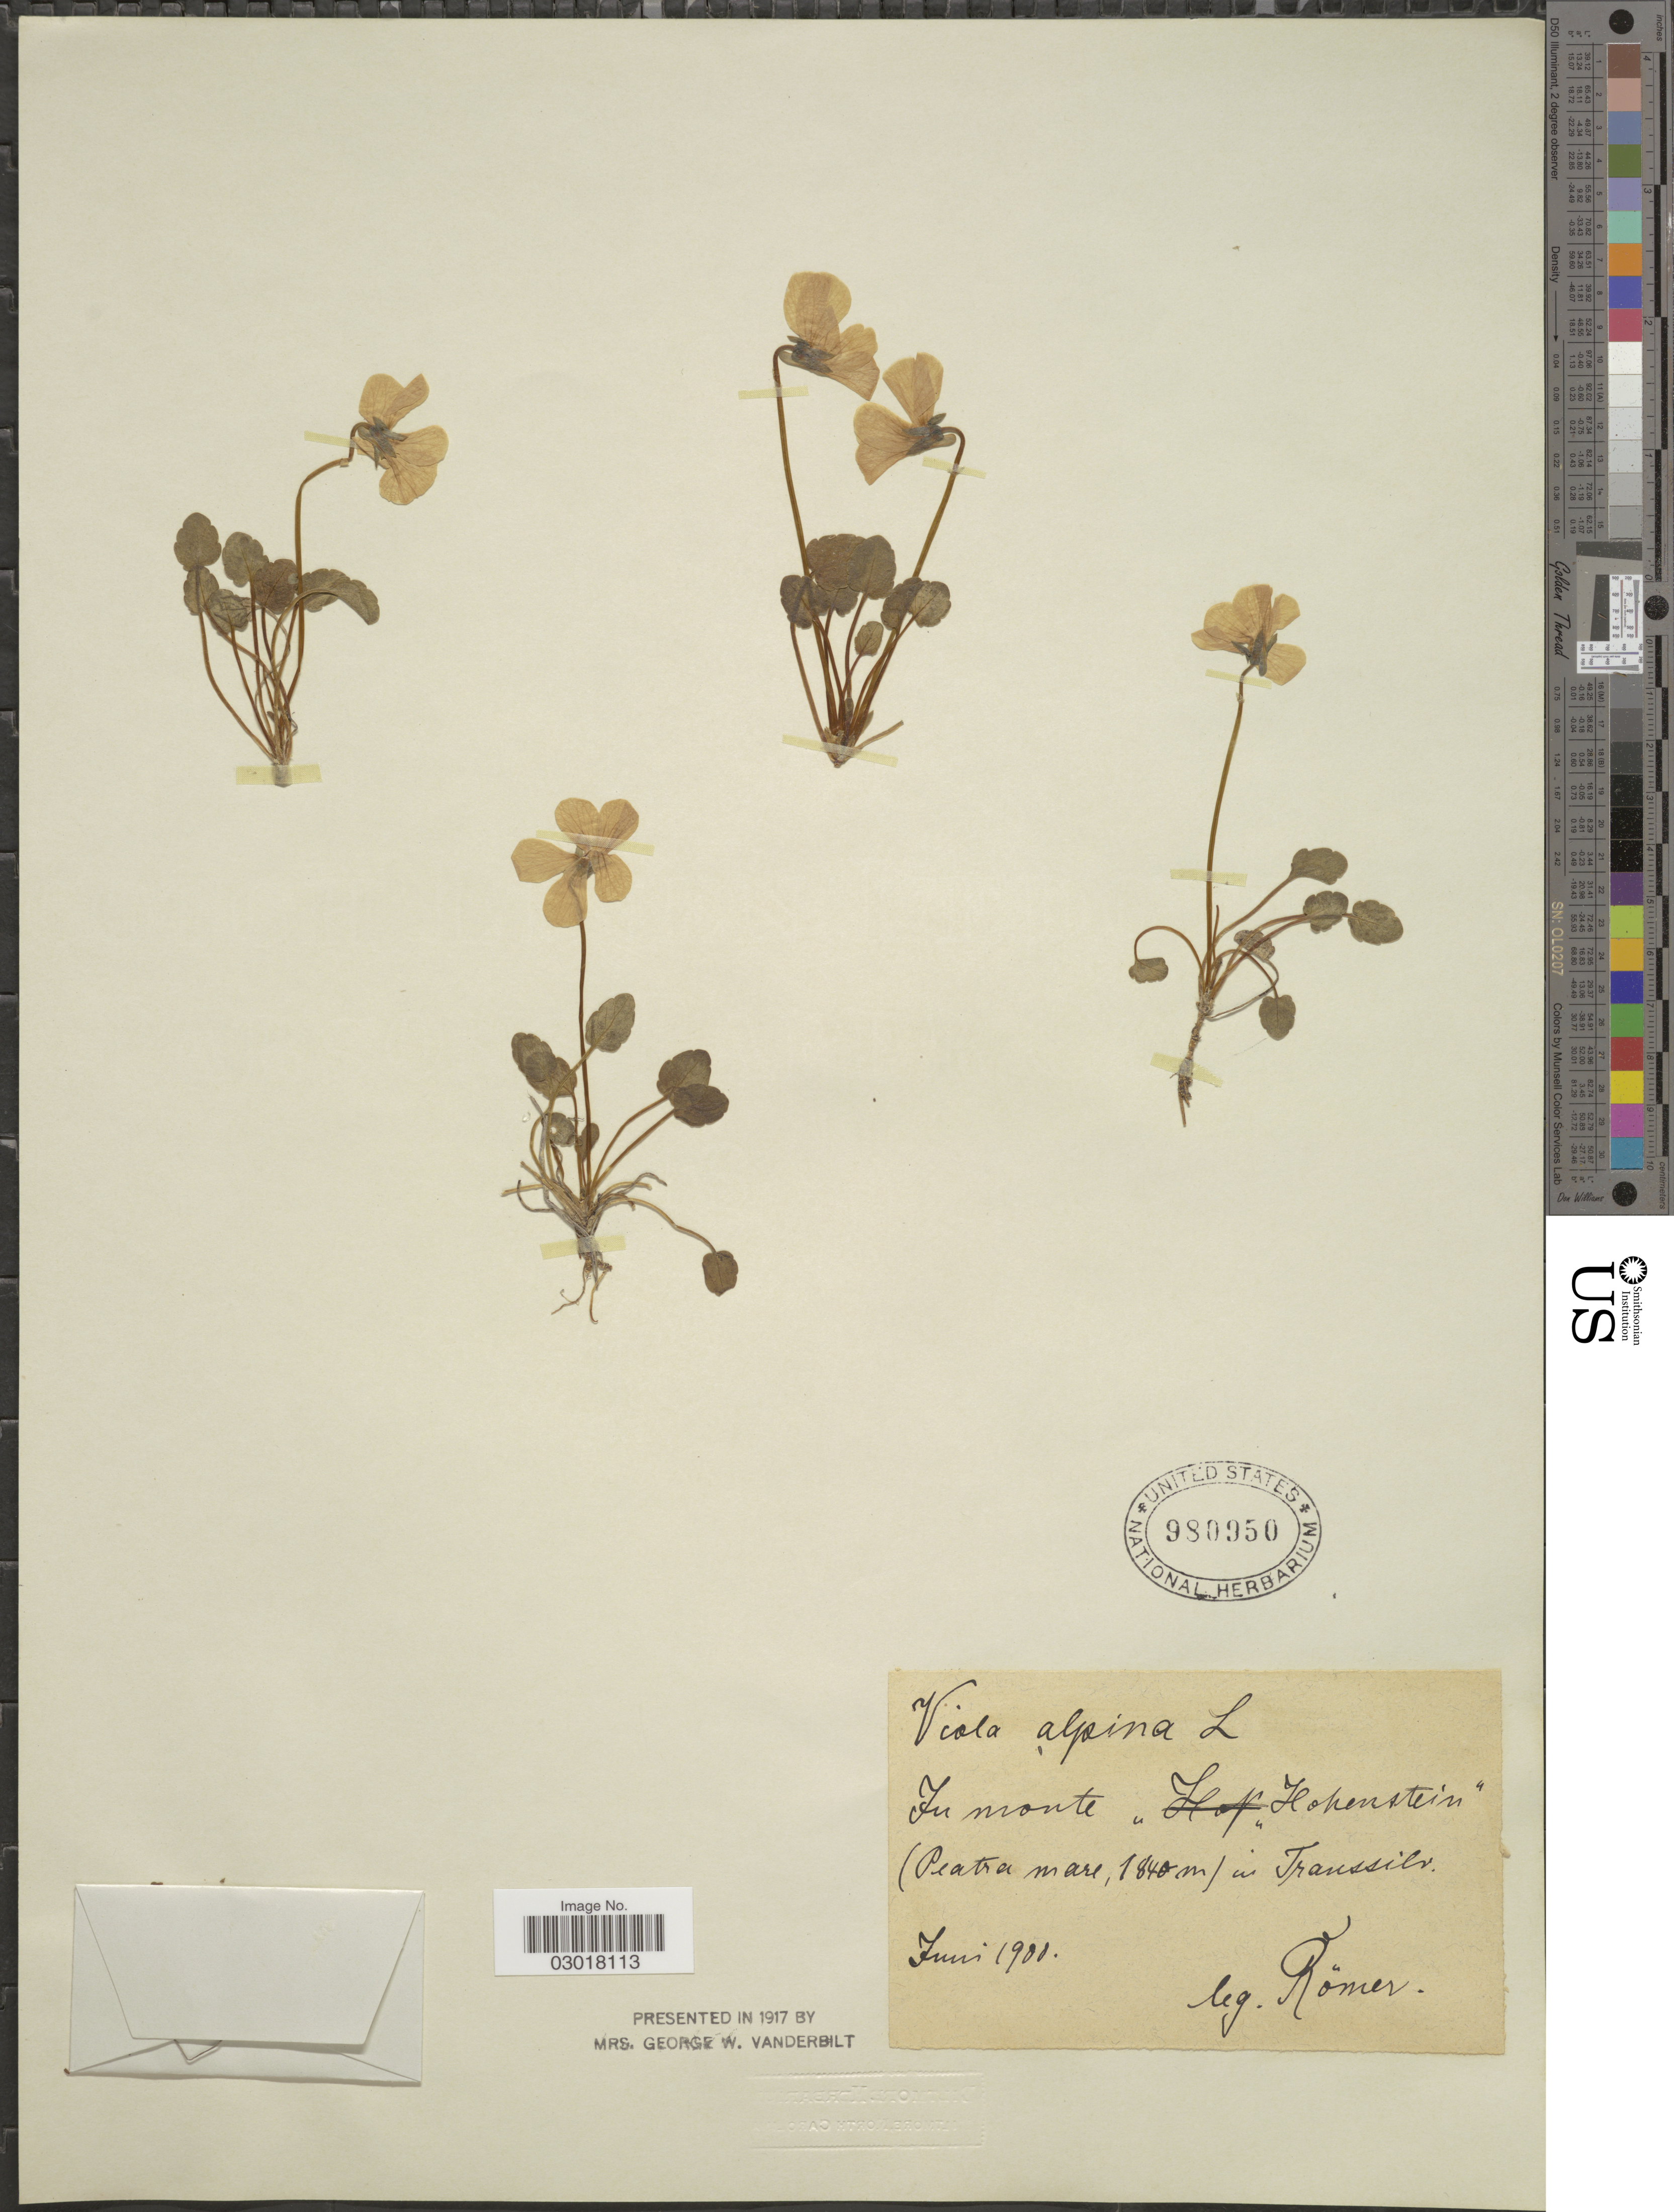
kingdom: Plantae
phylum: Tracheophyta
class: Magnoliopsida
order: Malpighiales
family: Violaceae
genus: Viola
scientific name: Viola alpina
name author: Jacq.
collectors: -. Romer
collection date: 1900-06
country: Romania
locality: In monte "Hohenstein" (Peatra mare) in Transsilv.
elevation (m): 1840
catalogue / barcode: US 980950